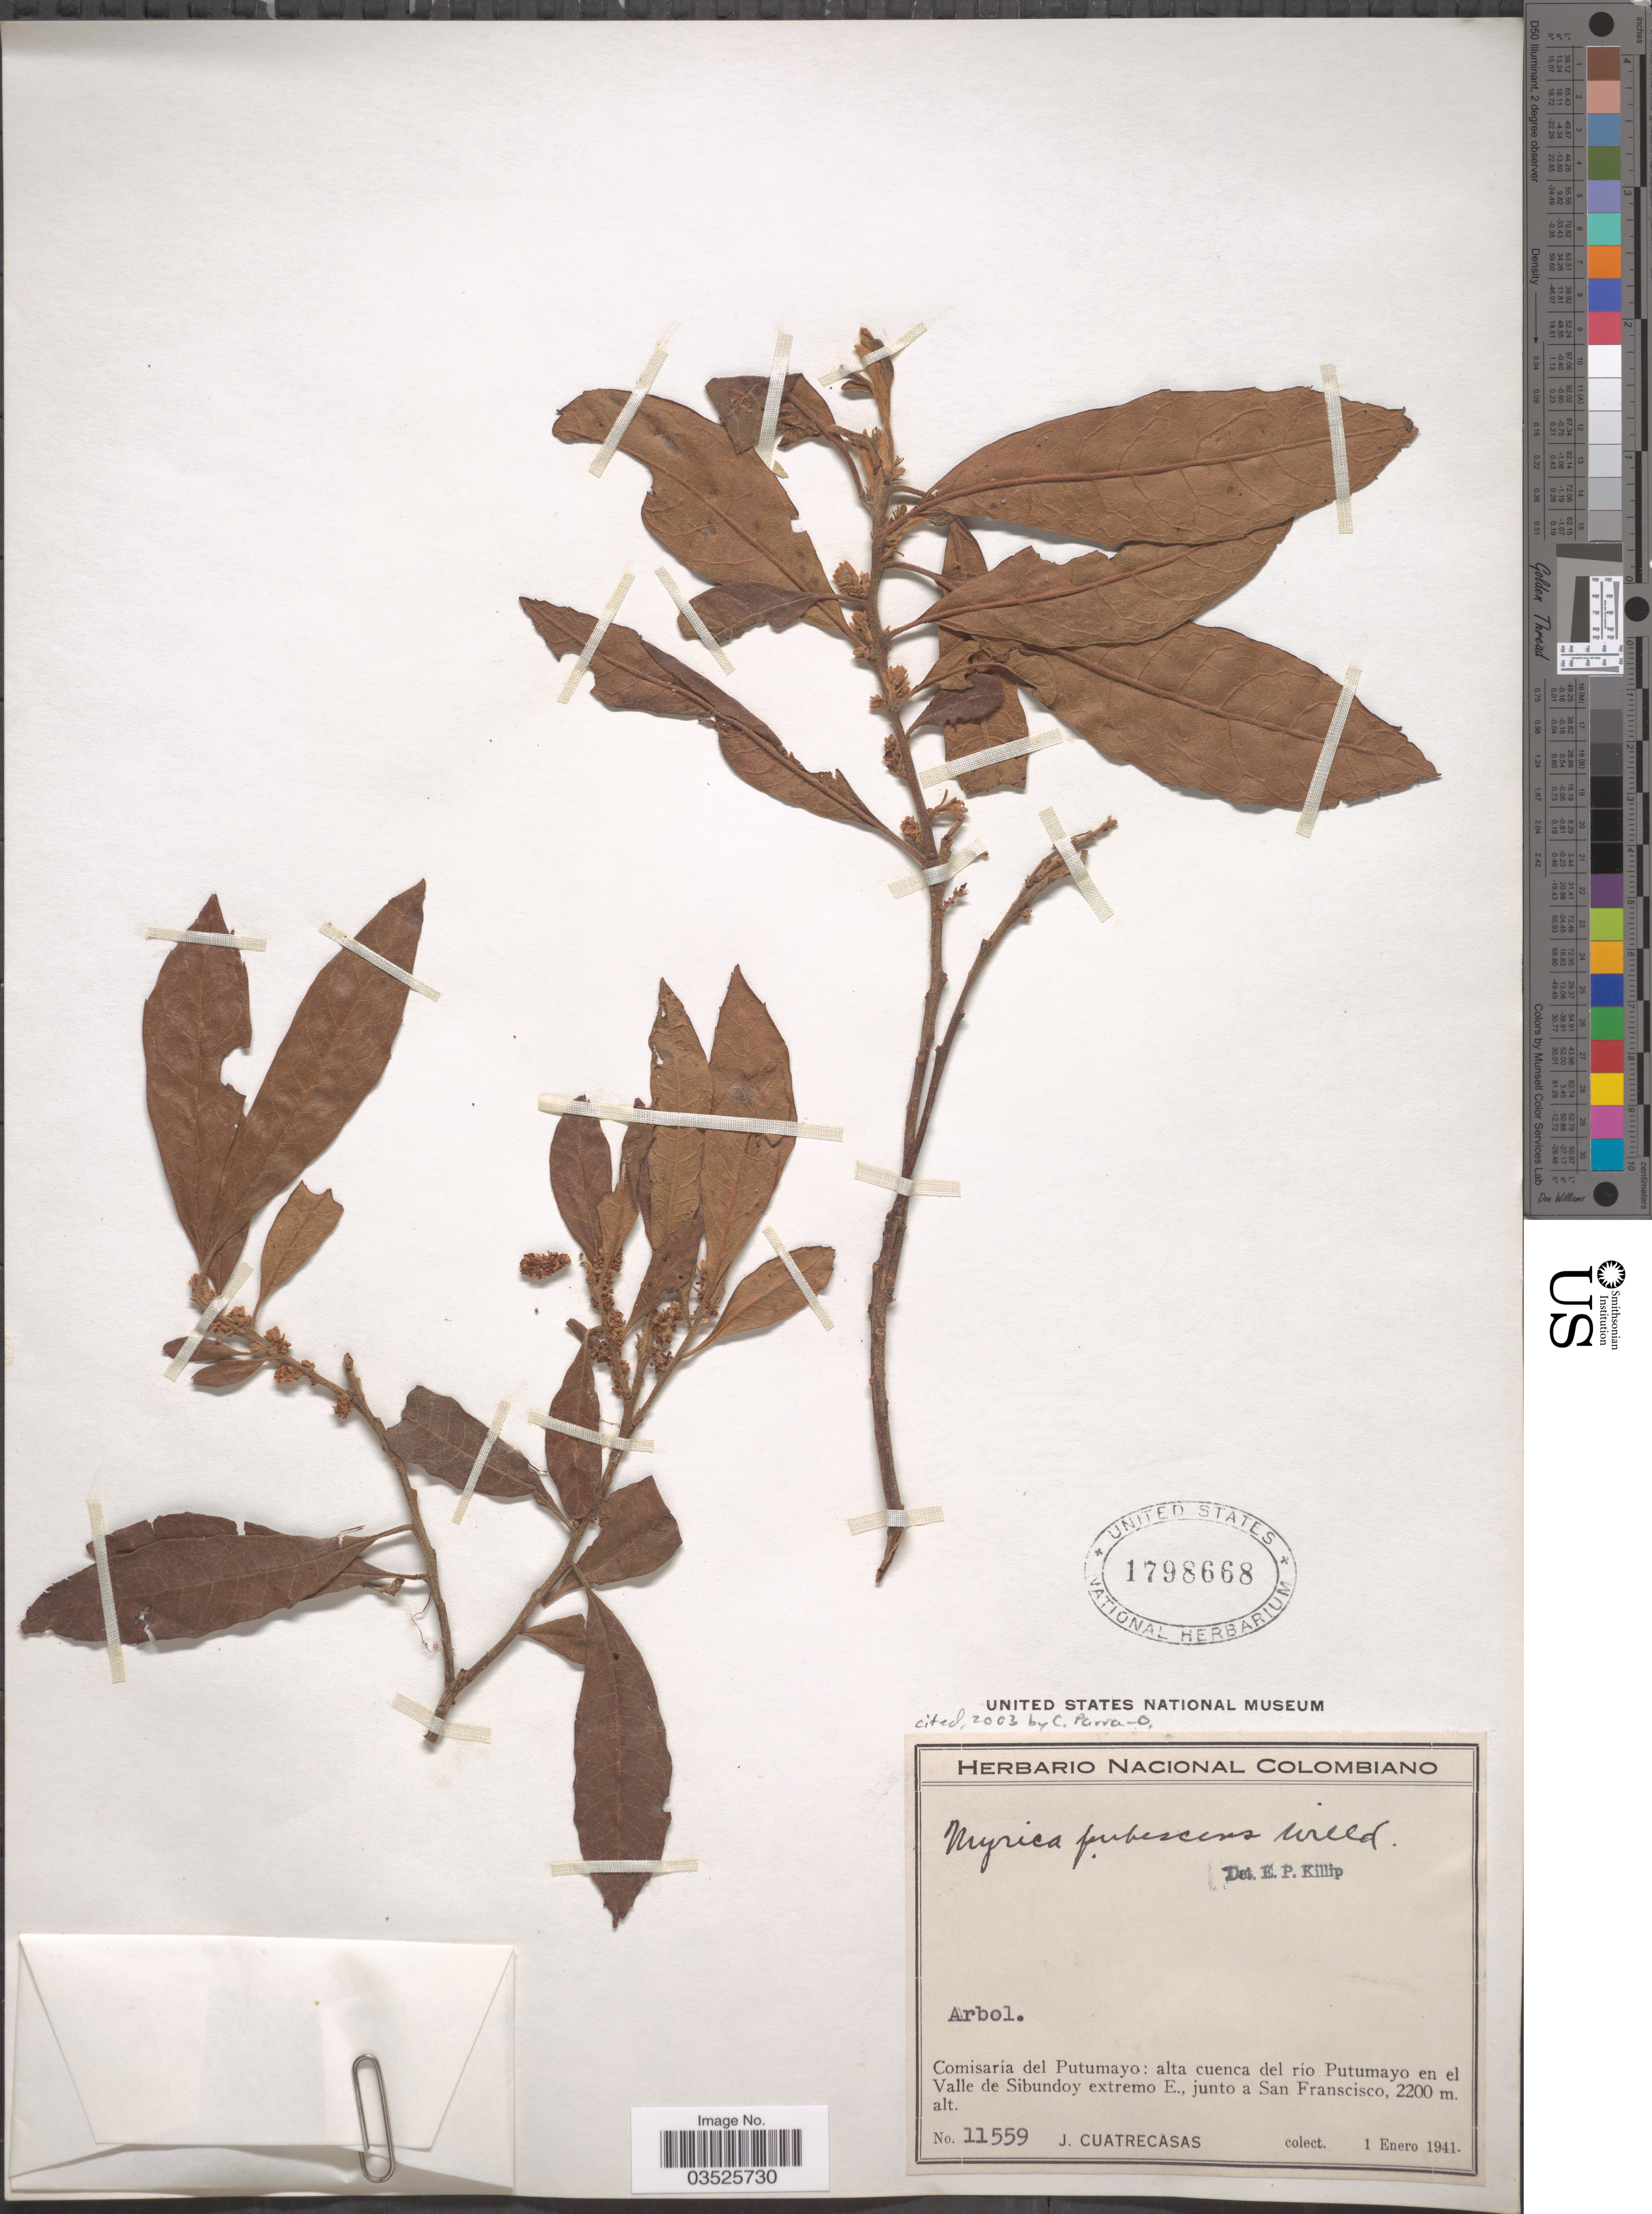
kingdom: Plantae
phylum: Tracheophyta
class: Magnoliopsida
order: Fagales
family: Myricaceae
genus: Myrica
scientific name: Myrica pubescens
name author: Humb. & Bonpl. ex Willd.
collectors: J. Cuatrecasas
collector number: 11559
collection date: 1941-01-01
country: Colombia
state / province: Putumayo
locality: Comosaría del Putumayo: alta cuenca del río Putumayo en el Valle de Sibundoy extremo E., junto a San Franscisco.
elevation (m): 2200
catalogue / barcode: US 1798668